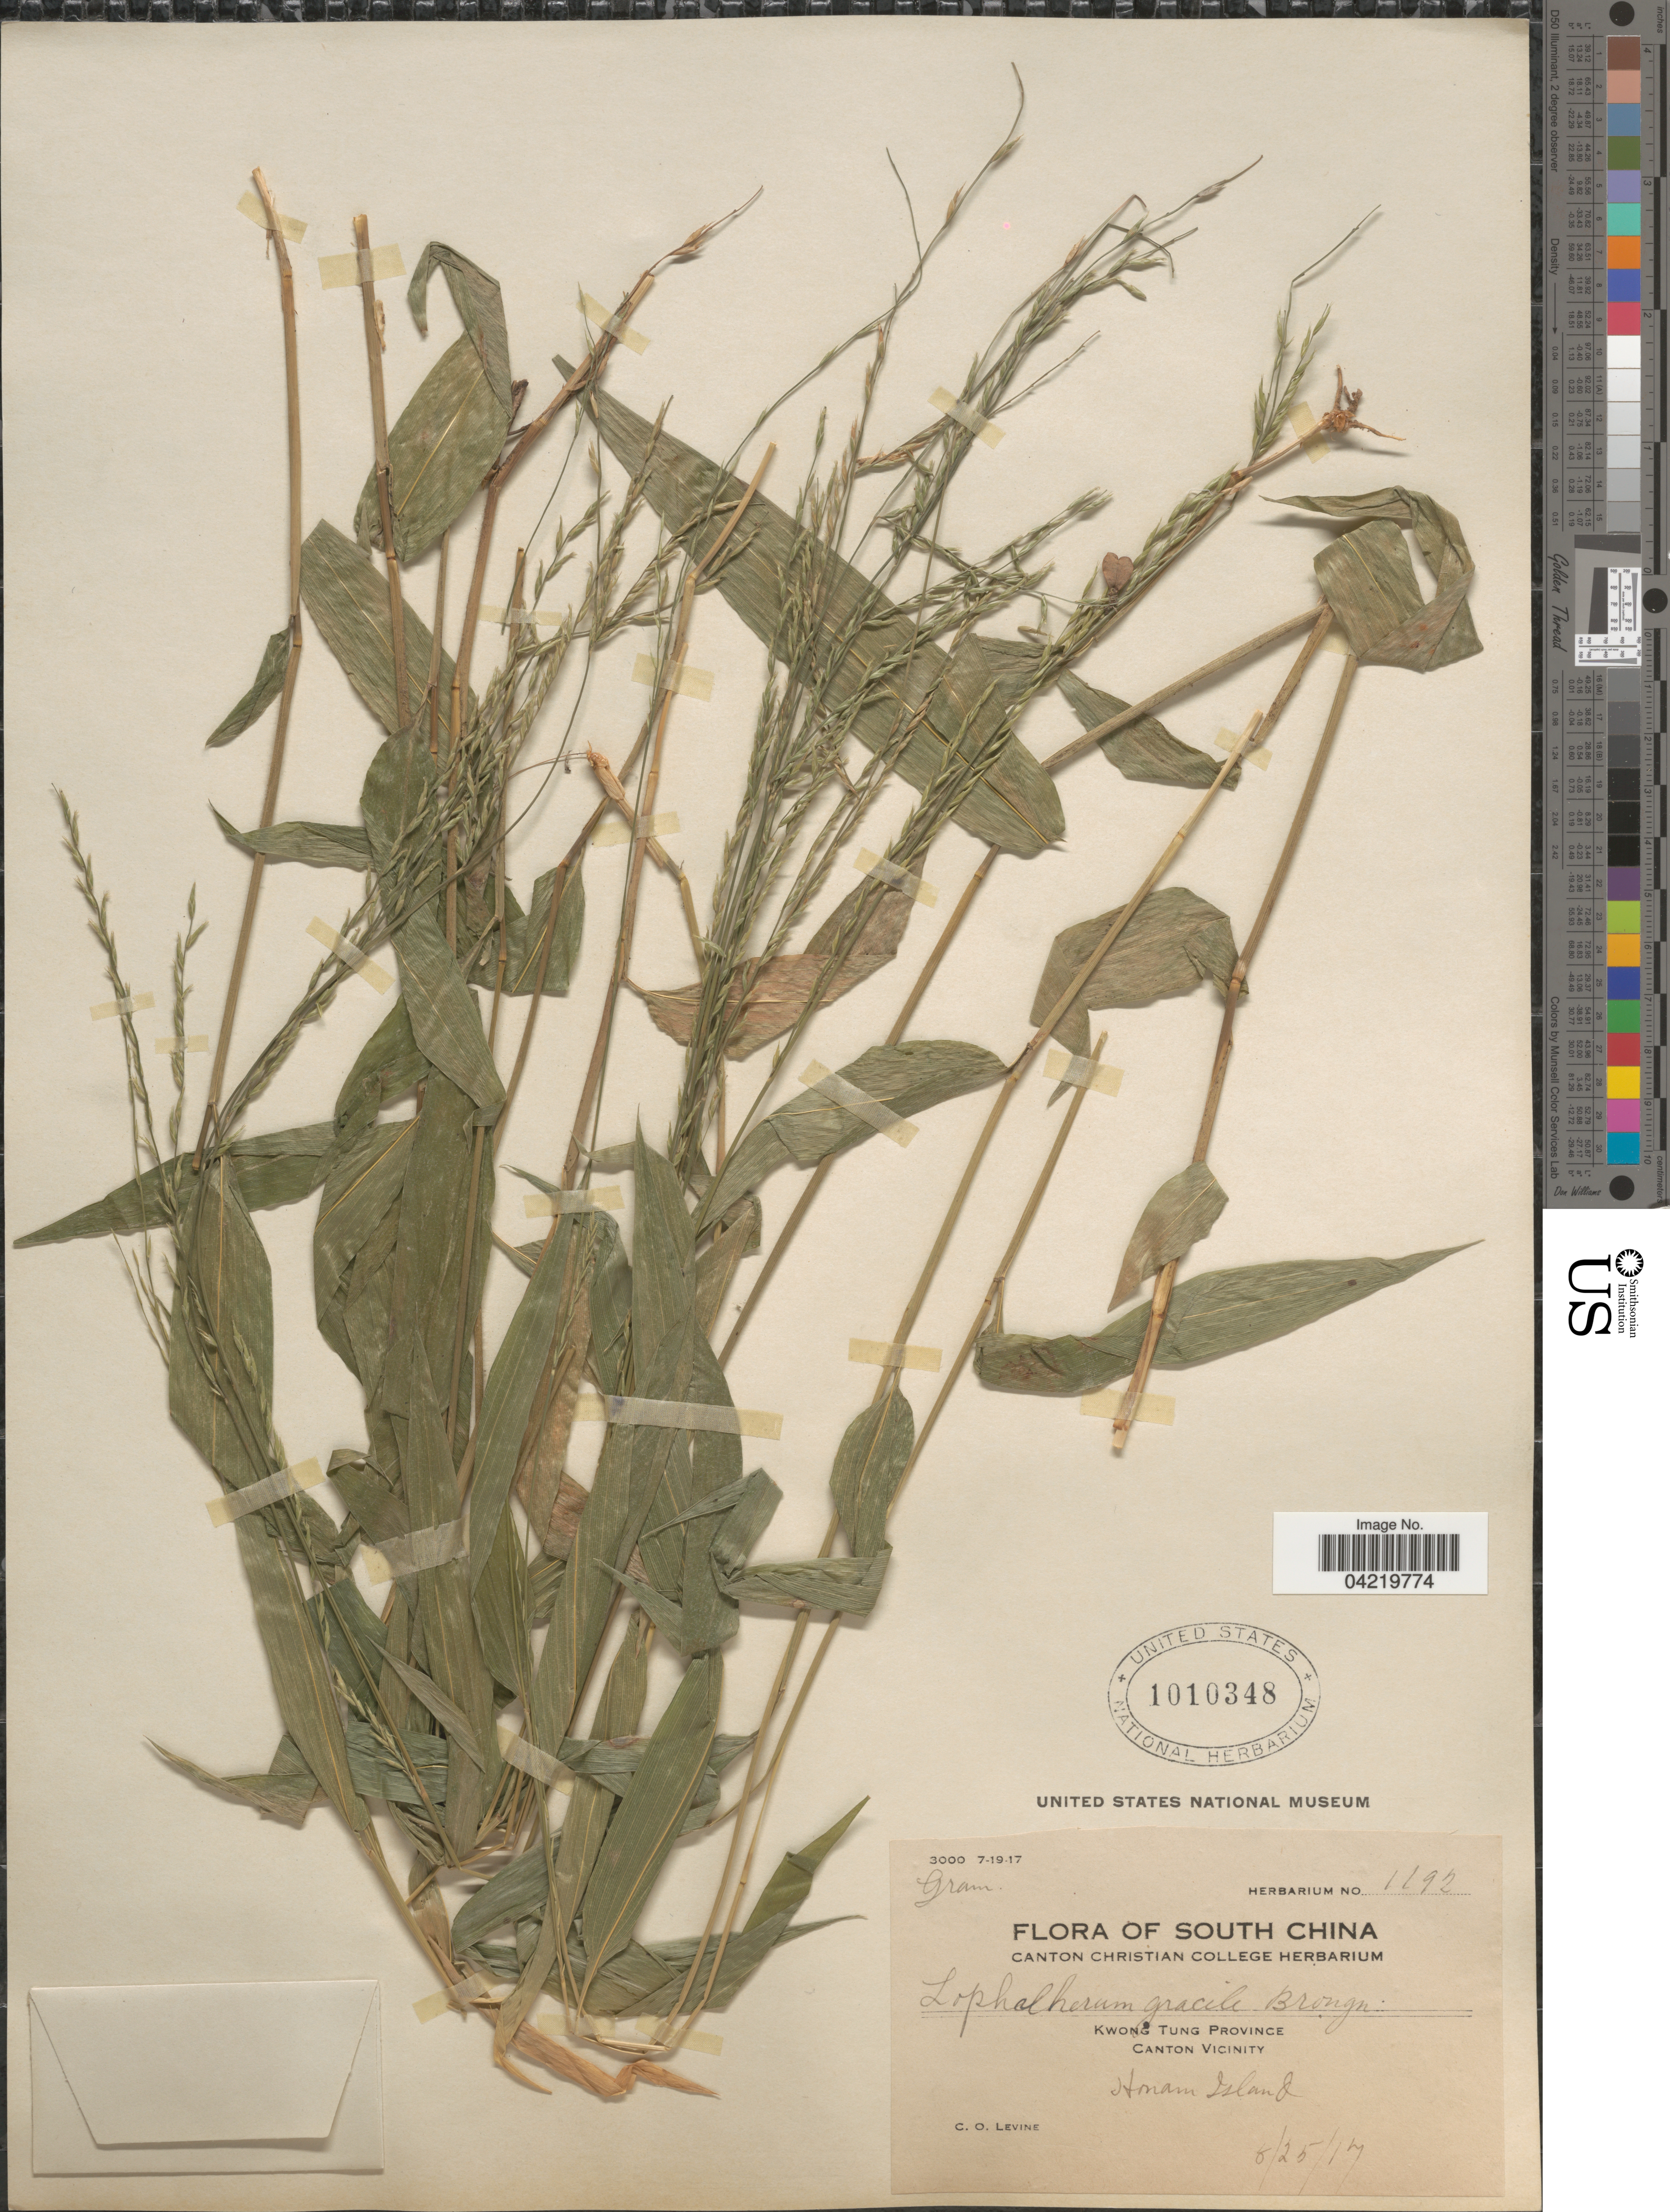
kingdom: Plantae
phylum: Tracheophyta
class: Liliopsida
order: Poales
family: Poaceae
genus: Lophatherum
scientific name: Lophatherum gracile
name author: Brongn.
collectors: C. O. Levine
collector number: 1192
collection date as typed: Transcribed d/m/y: 25/8/17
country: China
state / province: Guangdong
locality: South China. Kwong Tung Province. Canton Vicinity. Honam Island.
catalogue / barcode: US 1010348